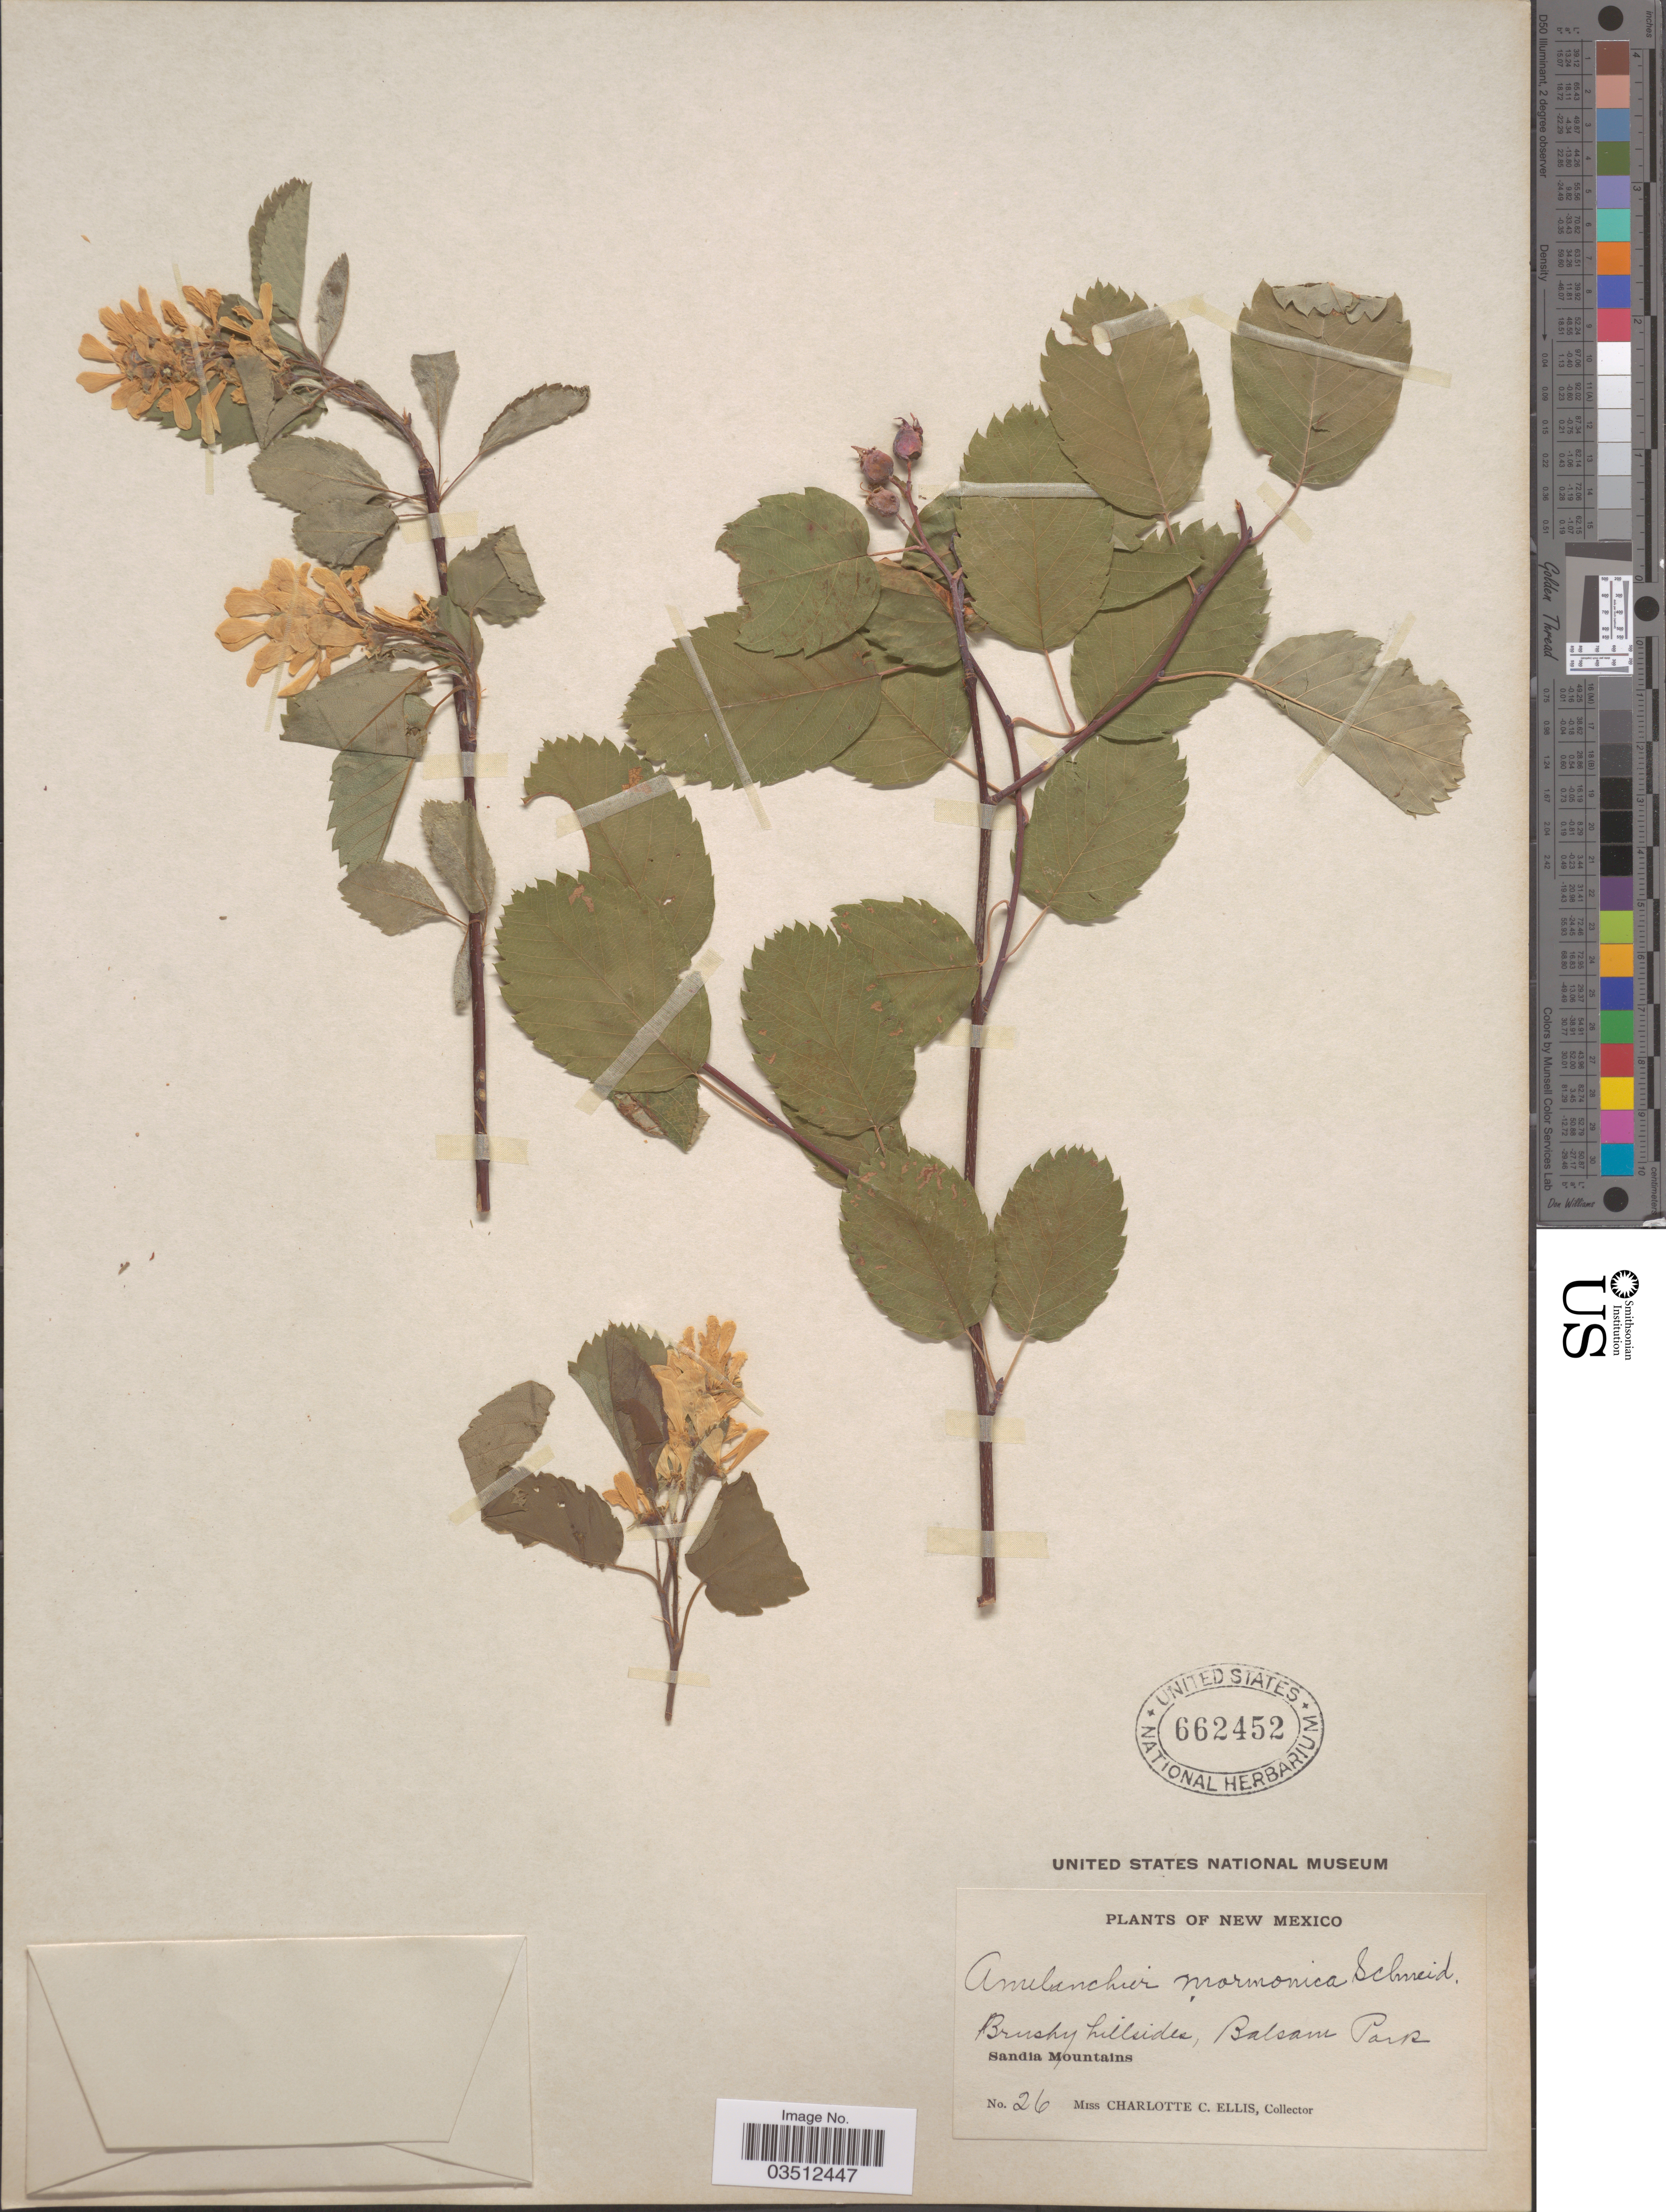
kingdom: Plantae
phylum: Tracheophyta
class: Magnoliopsida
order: Rosales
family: Rosaceae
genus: Amelanchier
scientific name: Amelanchier mormonica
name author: C.K. Schneid.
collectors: C. C. Ellis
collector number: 26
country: United States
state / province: New Mexico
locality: Brushy hillside, Balsam Park Sandia Mountains.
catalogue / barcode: US 662452